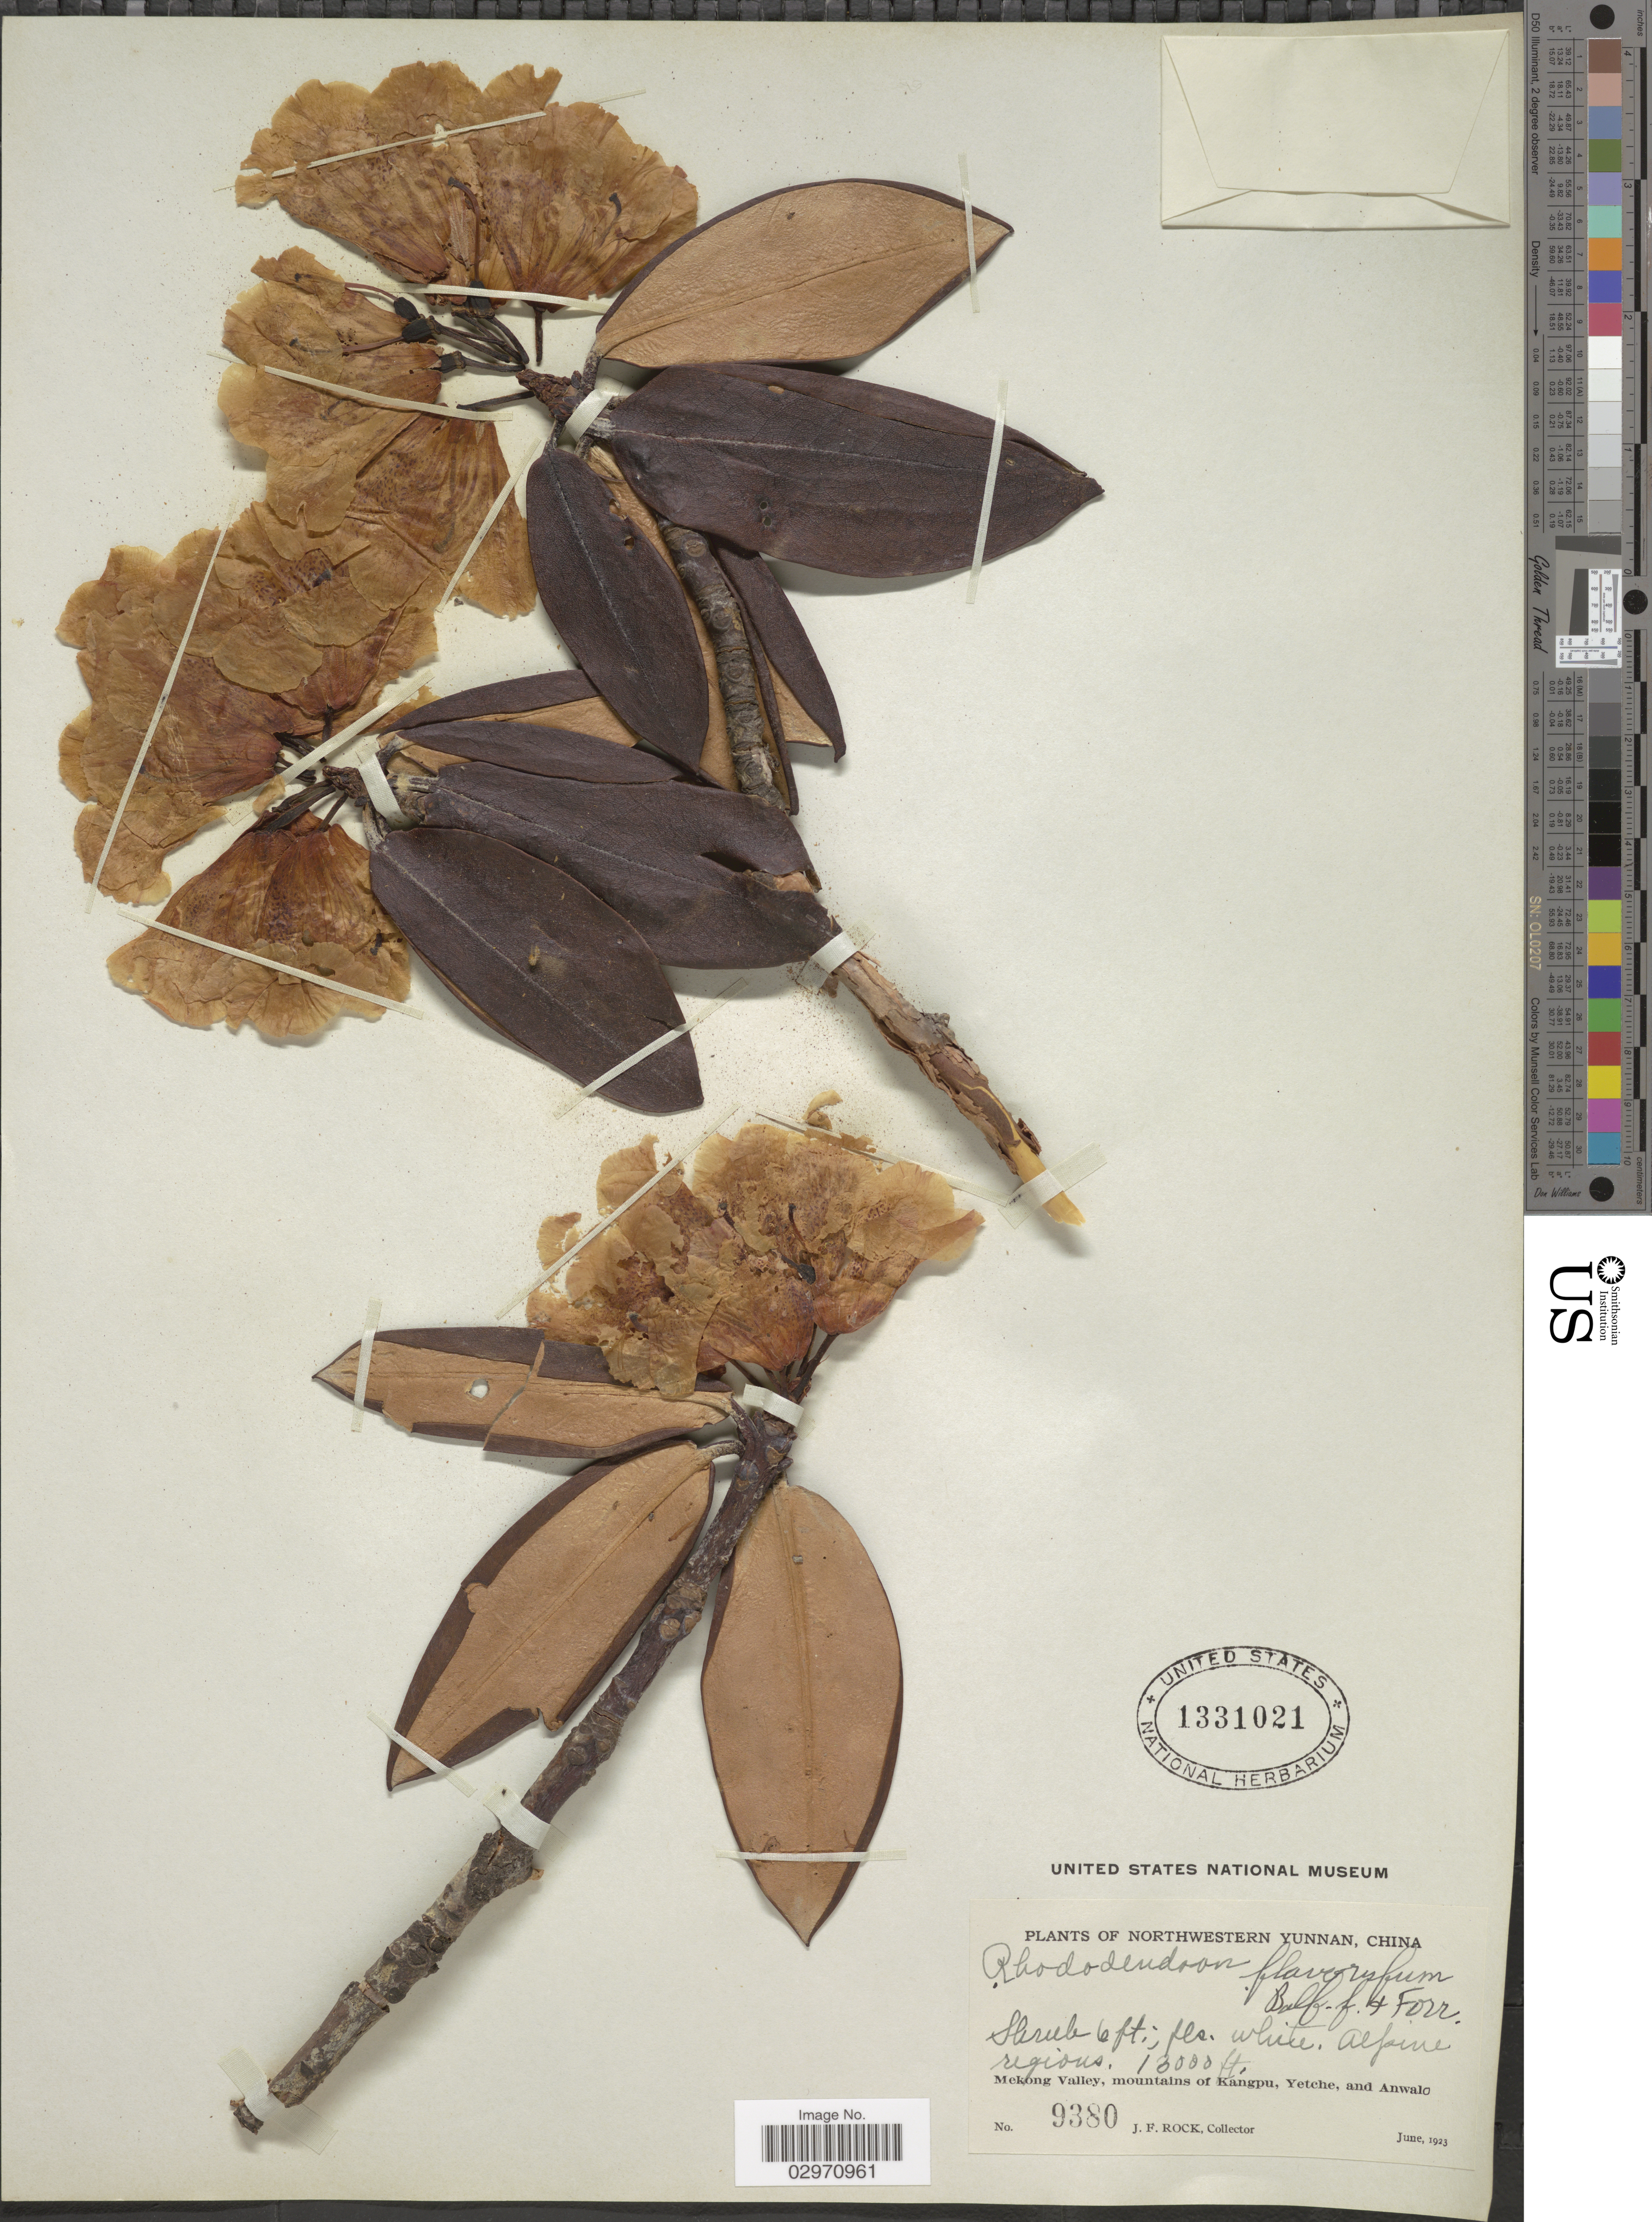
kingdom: Plantae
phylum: Tracheophyta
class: Magnoliopsida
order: Ericales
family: Ericaceae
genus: Rhododendron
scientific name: Rhododendron flavorufum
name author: Balf. f. & Forrest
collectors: J. Rock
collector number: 9380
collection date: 1923-06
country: China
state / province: Yunnan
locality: Northwestern Yunnan. Mekong Valley, mountains of Kangpu, Yetche, and Anwalo. Alpine regions.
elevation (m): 3962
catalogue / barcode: US 1331021